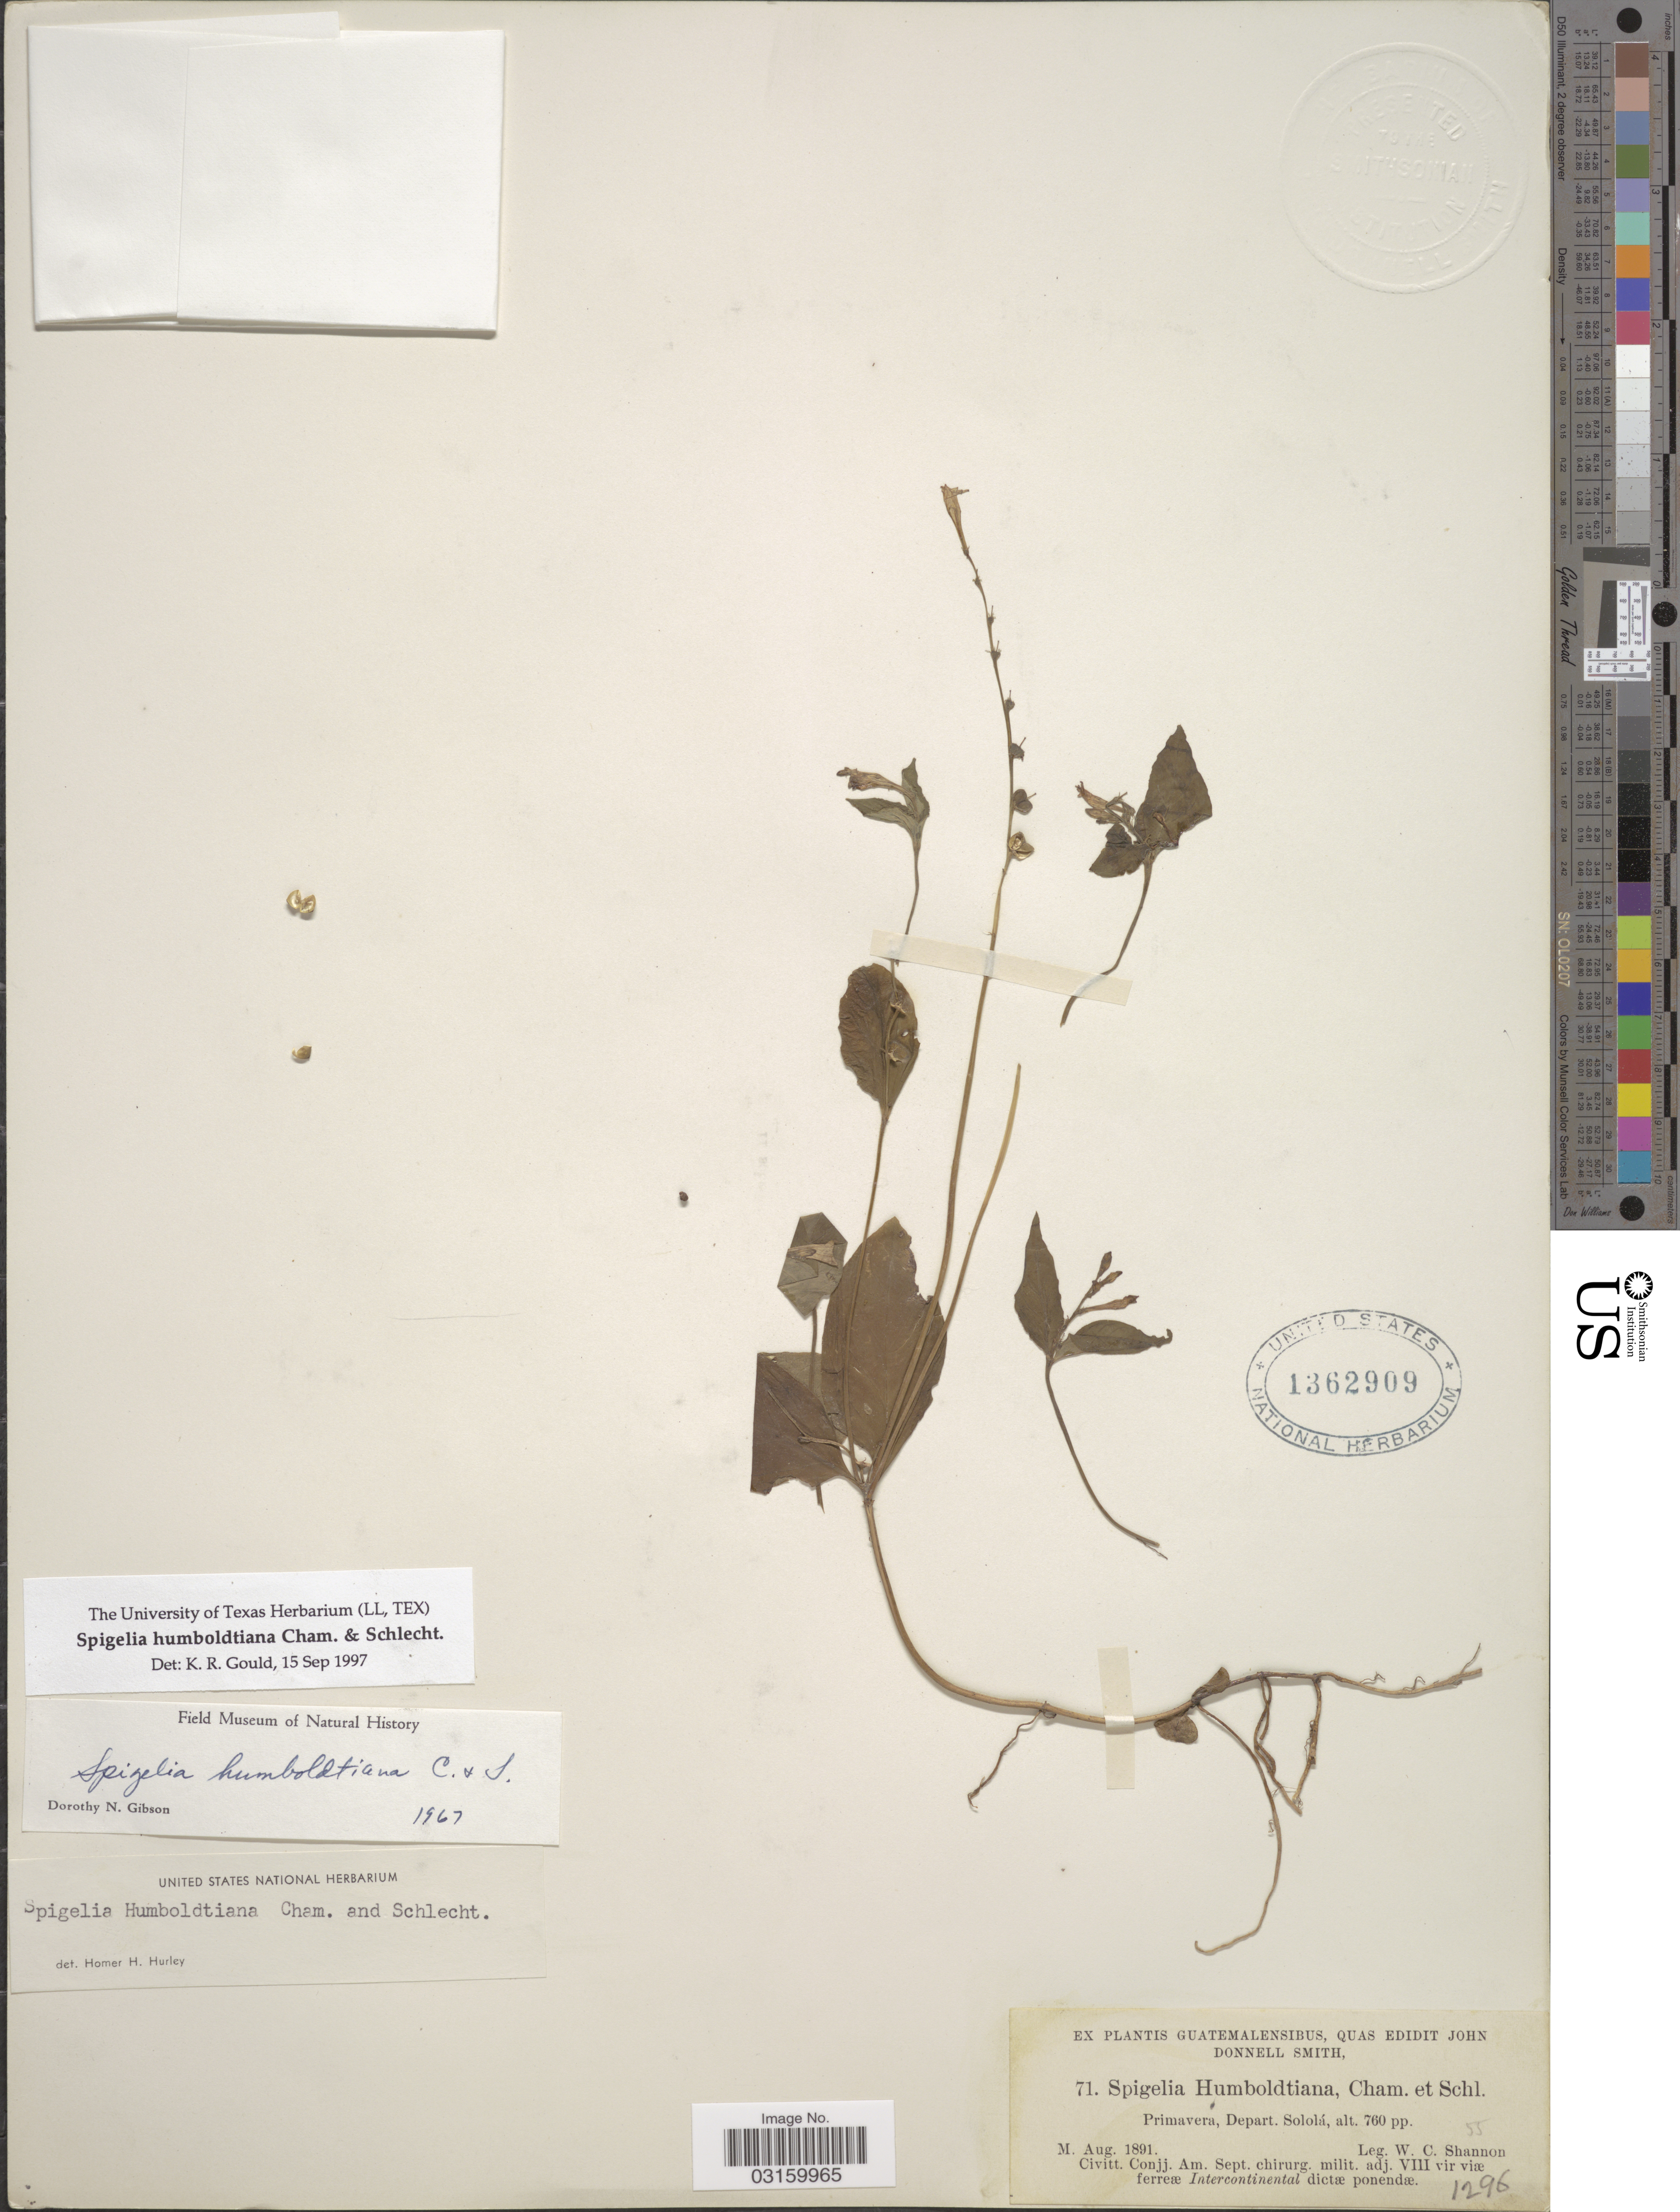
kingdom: Plantae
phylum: Tracheophyta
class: Magnoliopsida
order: Gentianales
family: Loganiaceae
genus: Spigelia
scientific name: Spigelia humboldtiana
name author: Cham. & Schltdl.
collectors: W. C. Shannon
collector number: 71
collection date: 1891-08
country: Guatemala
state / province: Sololá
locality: Primavera, Depart. Sololá.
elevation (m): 232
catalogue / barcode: US 1362909